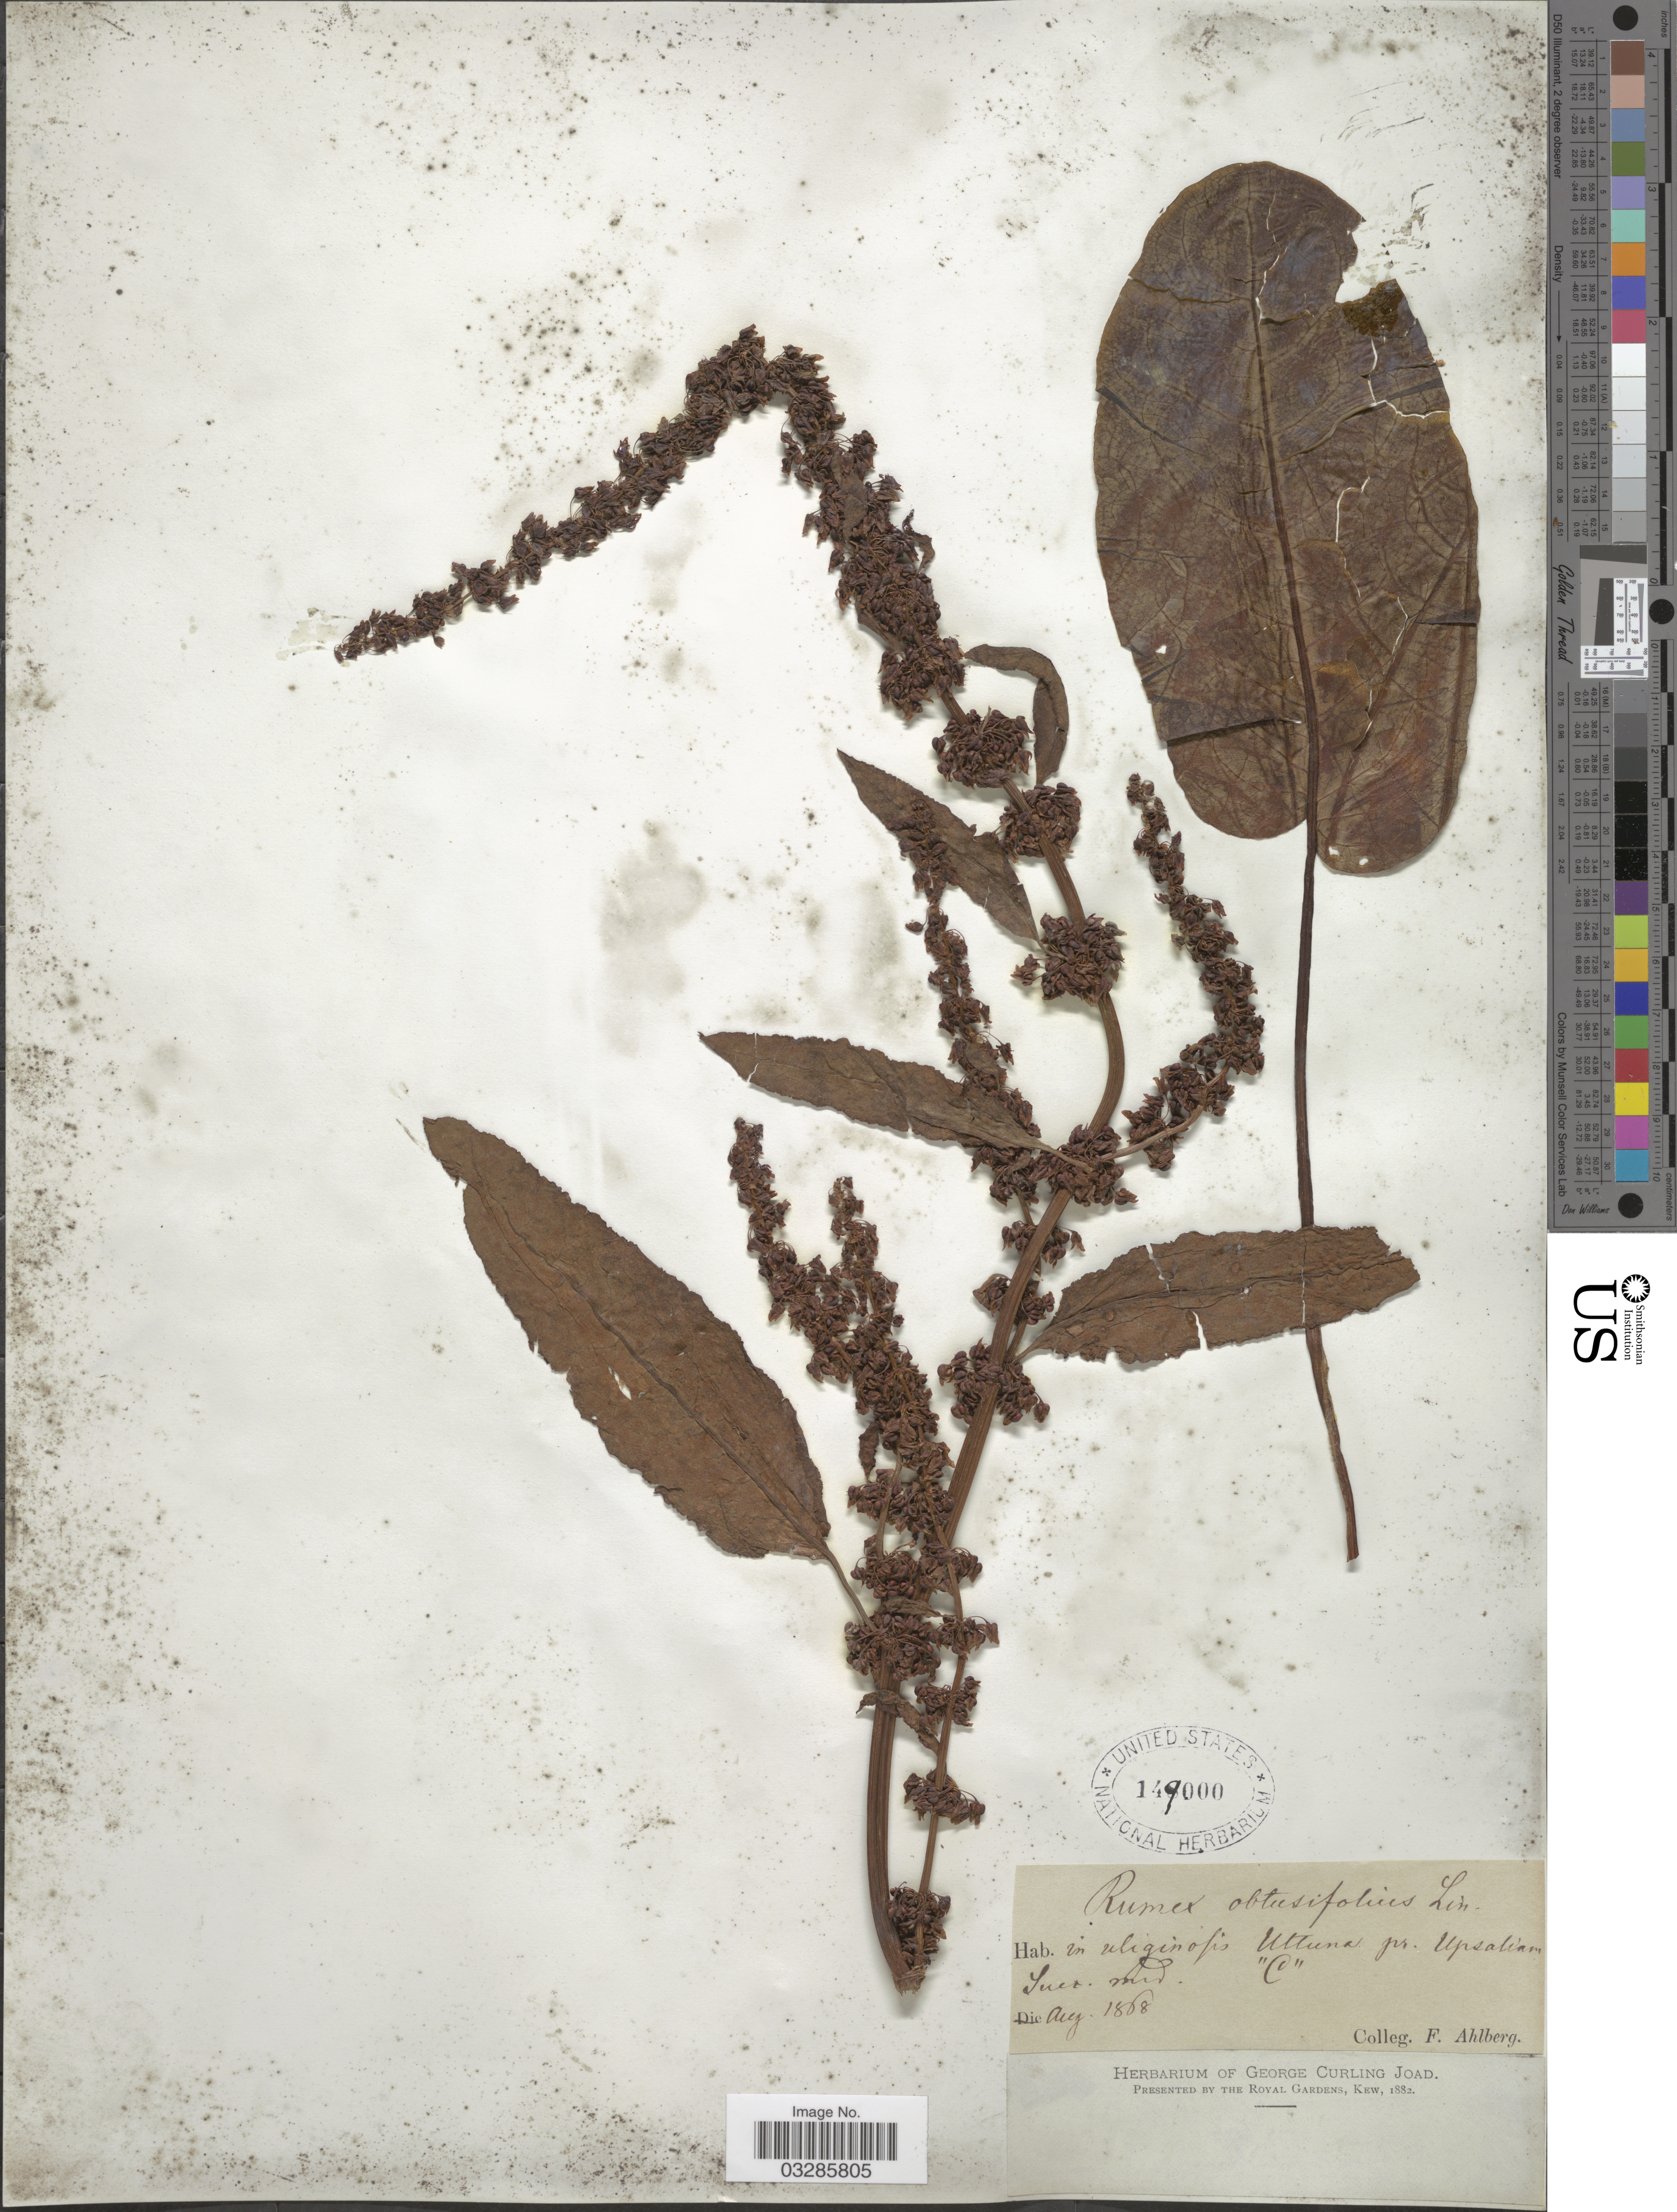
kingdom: Plantae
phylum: Tracheophyta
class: Magnoliopsida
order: Caryophyllales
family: Polygonaceae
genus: Rumex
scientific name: Rumex obtusifolius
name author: L.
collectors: F. Ahlberg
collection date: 1868-08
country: Sweden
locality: Un uliginofis Uttuna pr. Upsaliam, Suec. med.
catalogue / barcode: US 149000